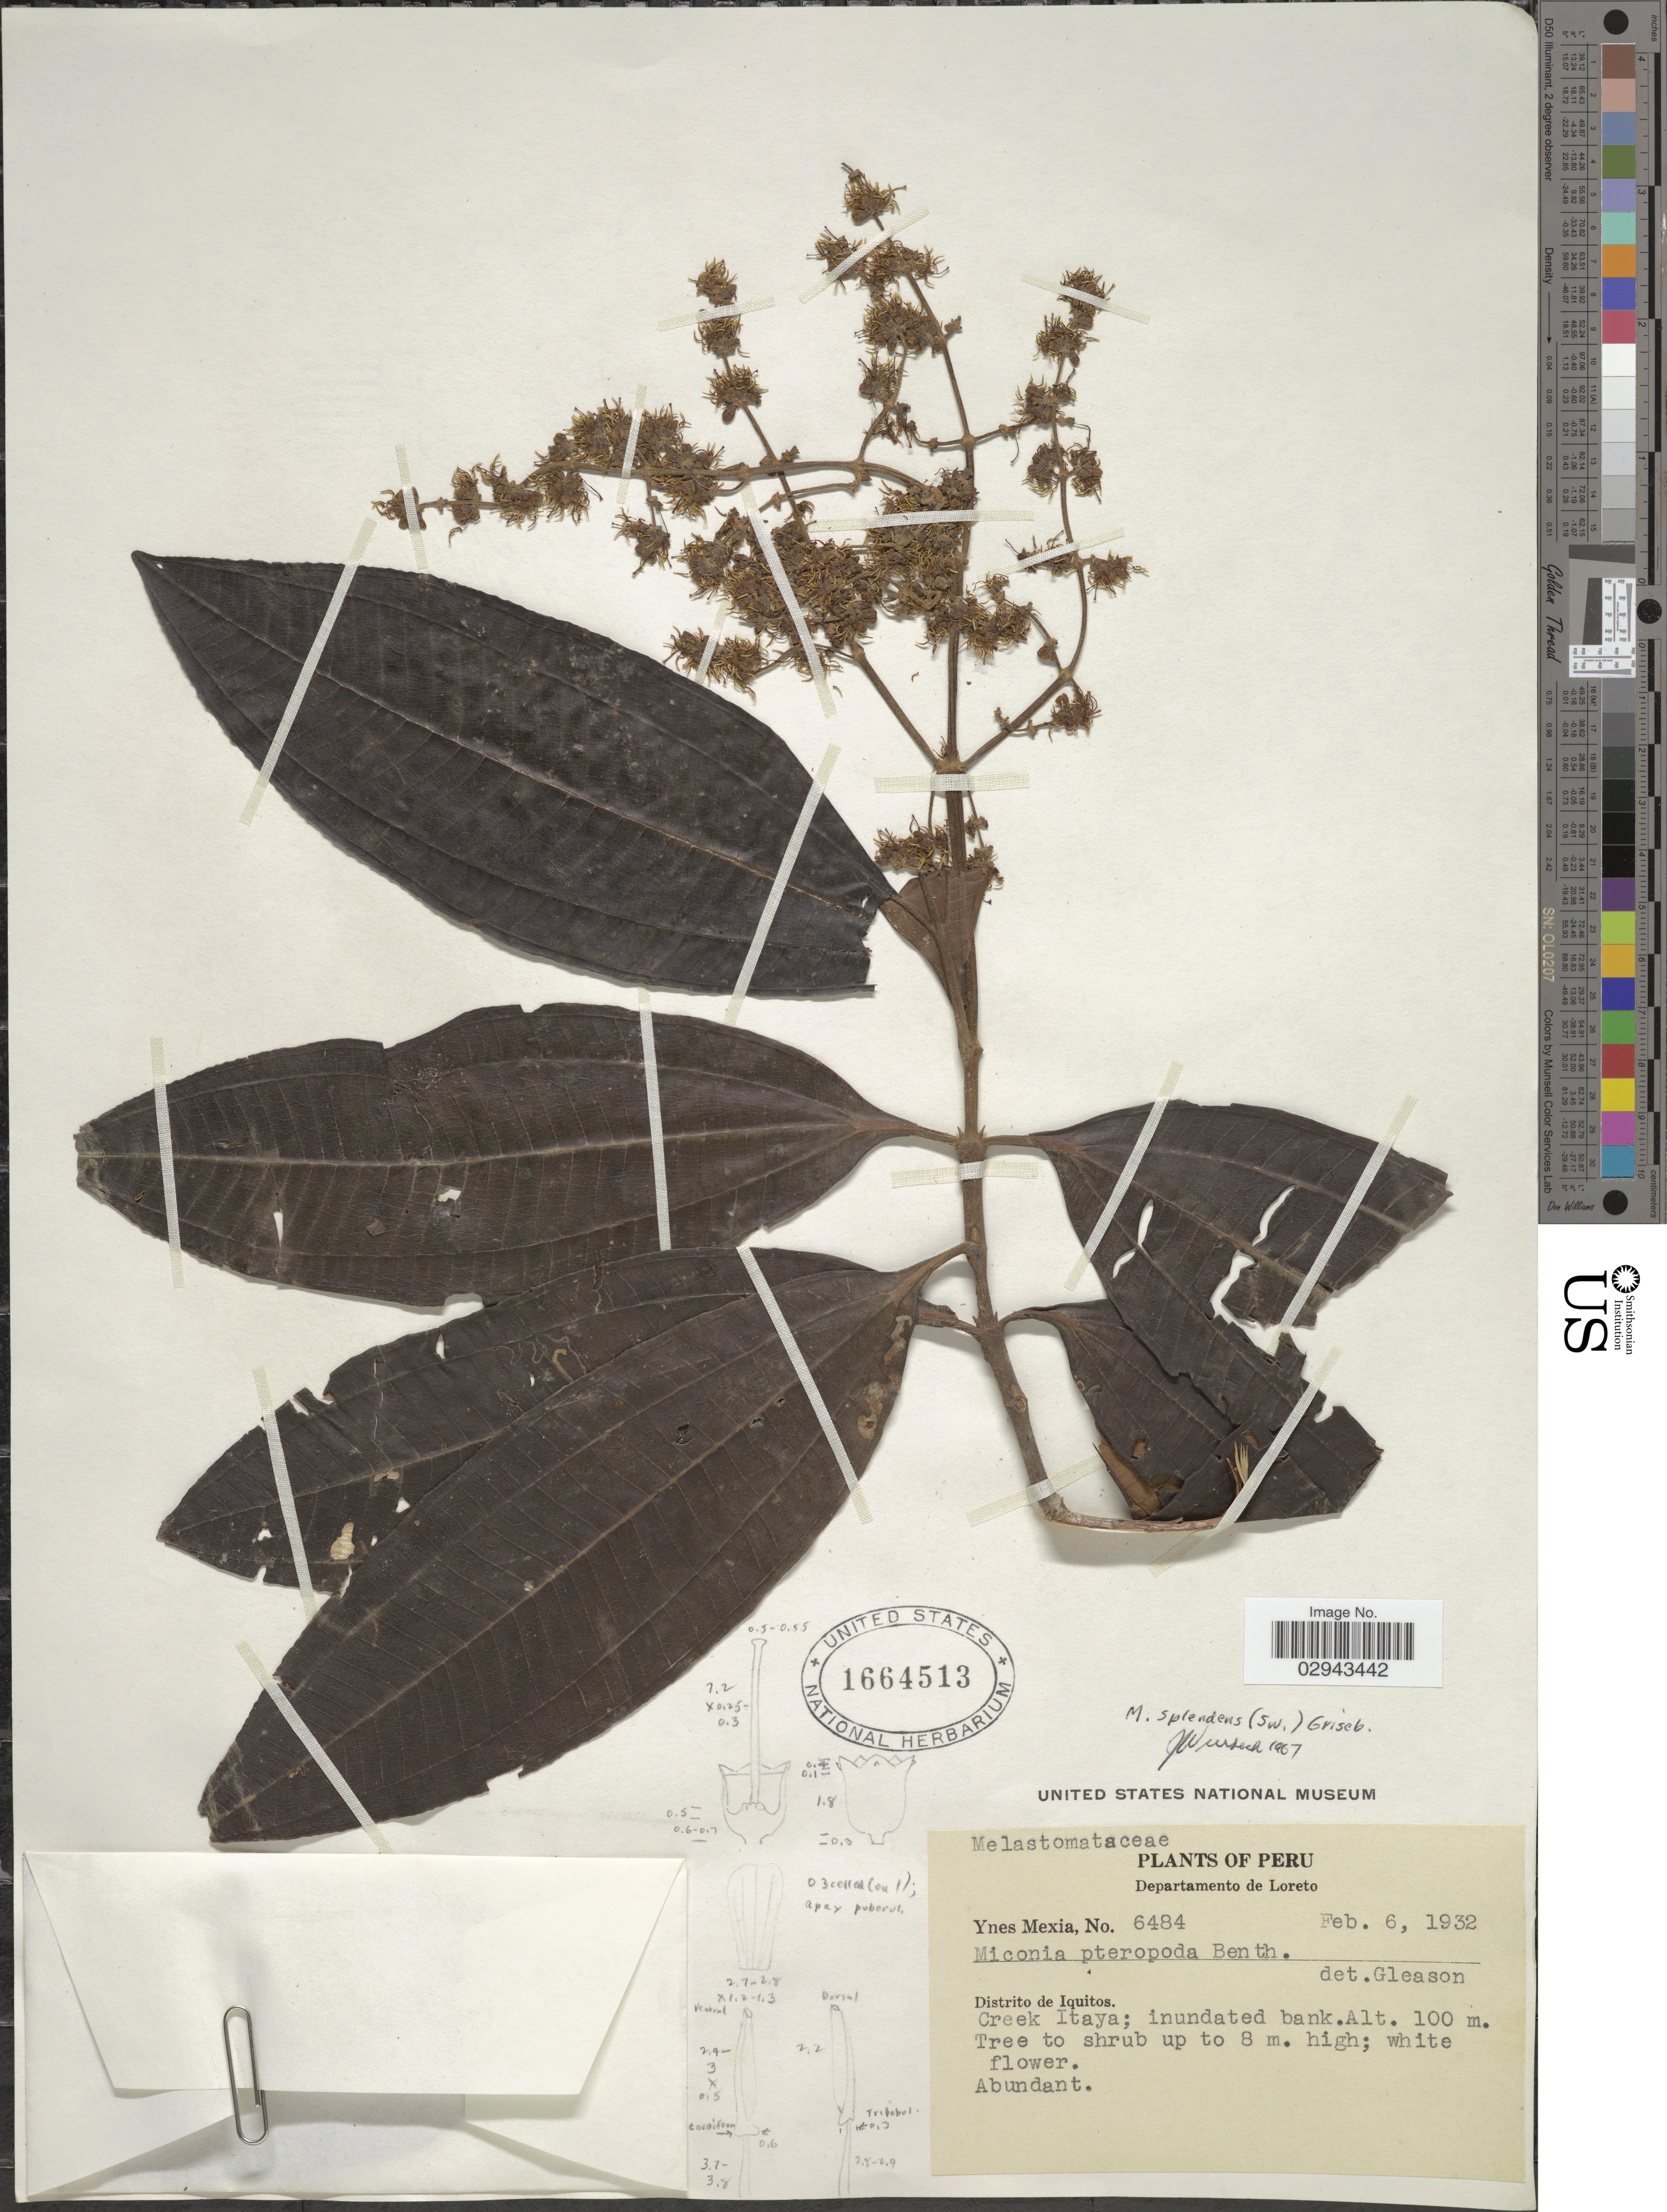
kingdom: Plantae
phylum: Tracheophyta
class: Magnoliopsida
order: Myrtales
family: Melastomataceae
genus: Miconia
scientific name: Miconia splendens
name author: (Sw.) Griseb.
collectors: Y. Mexia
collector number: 6484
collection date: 1932-02-06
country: Peru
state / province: Loreto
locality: Departamento de Loreto. Distrito de Iquitos. Creek Itaya.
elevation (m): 100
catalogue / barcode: US 1664513